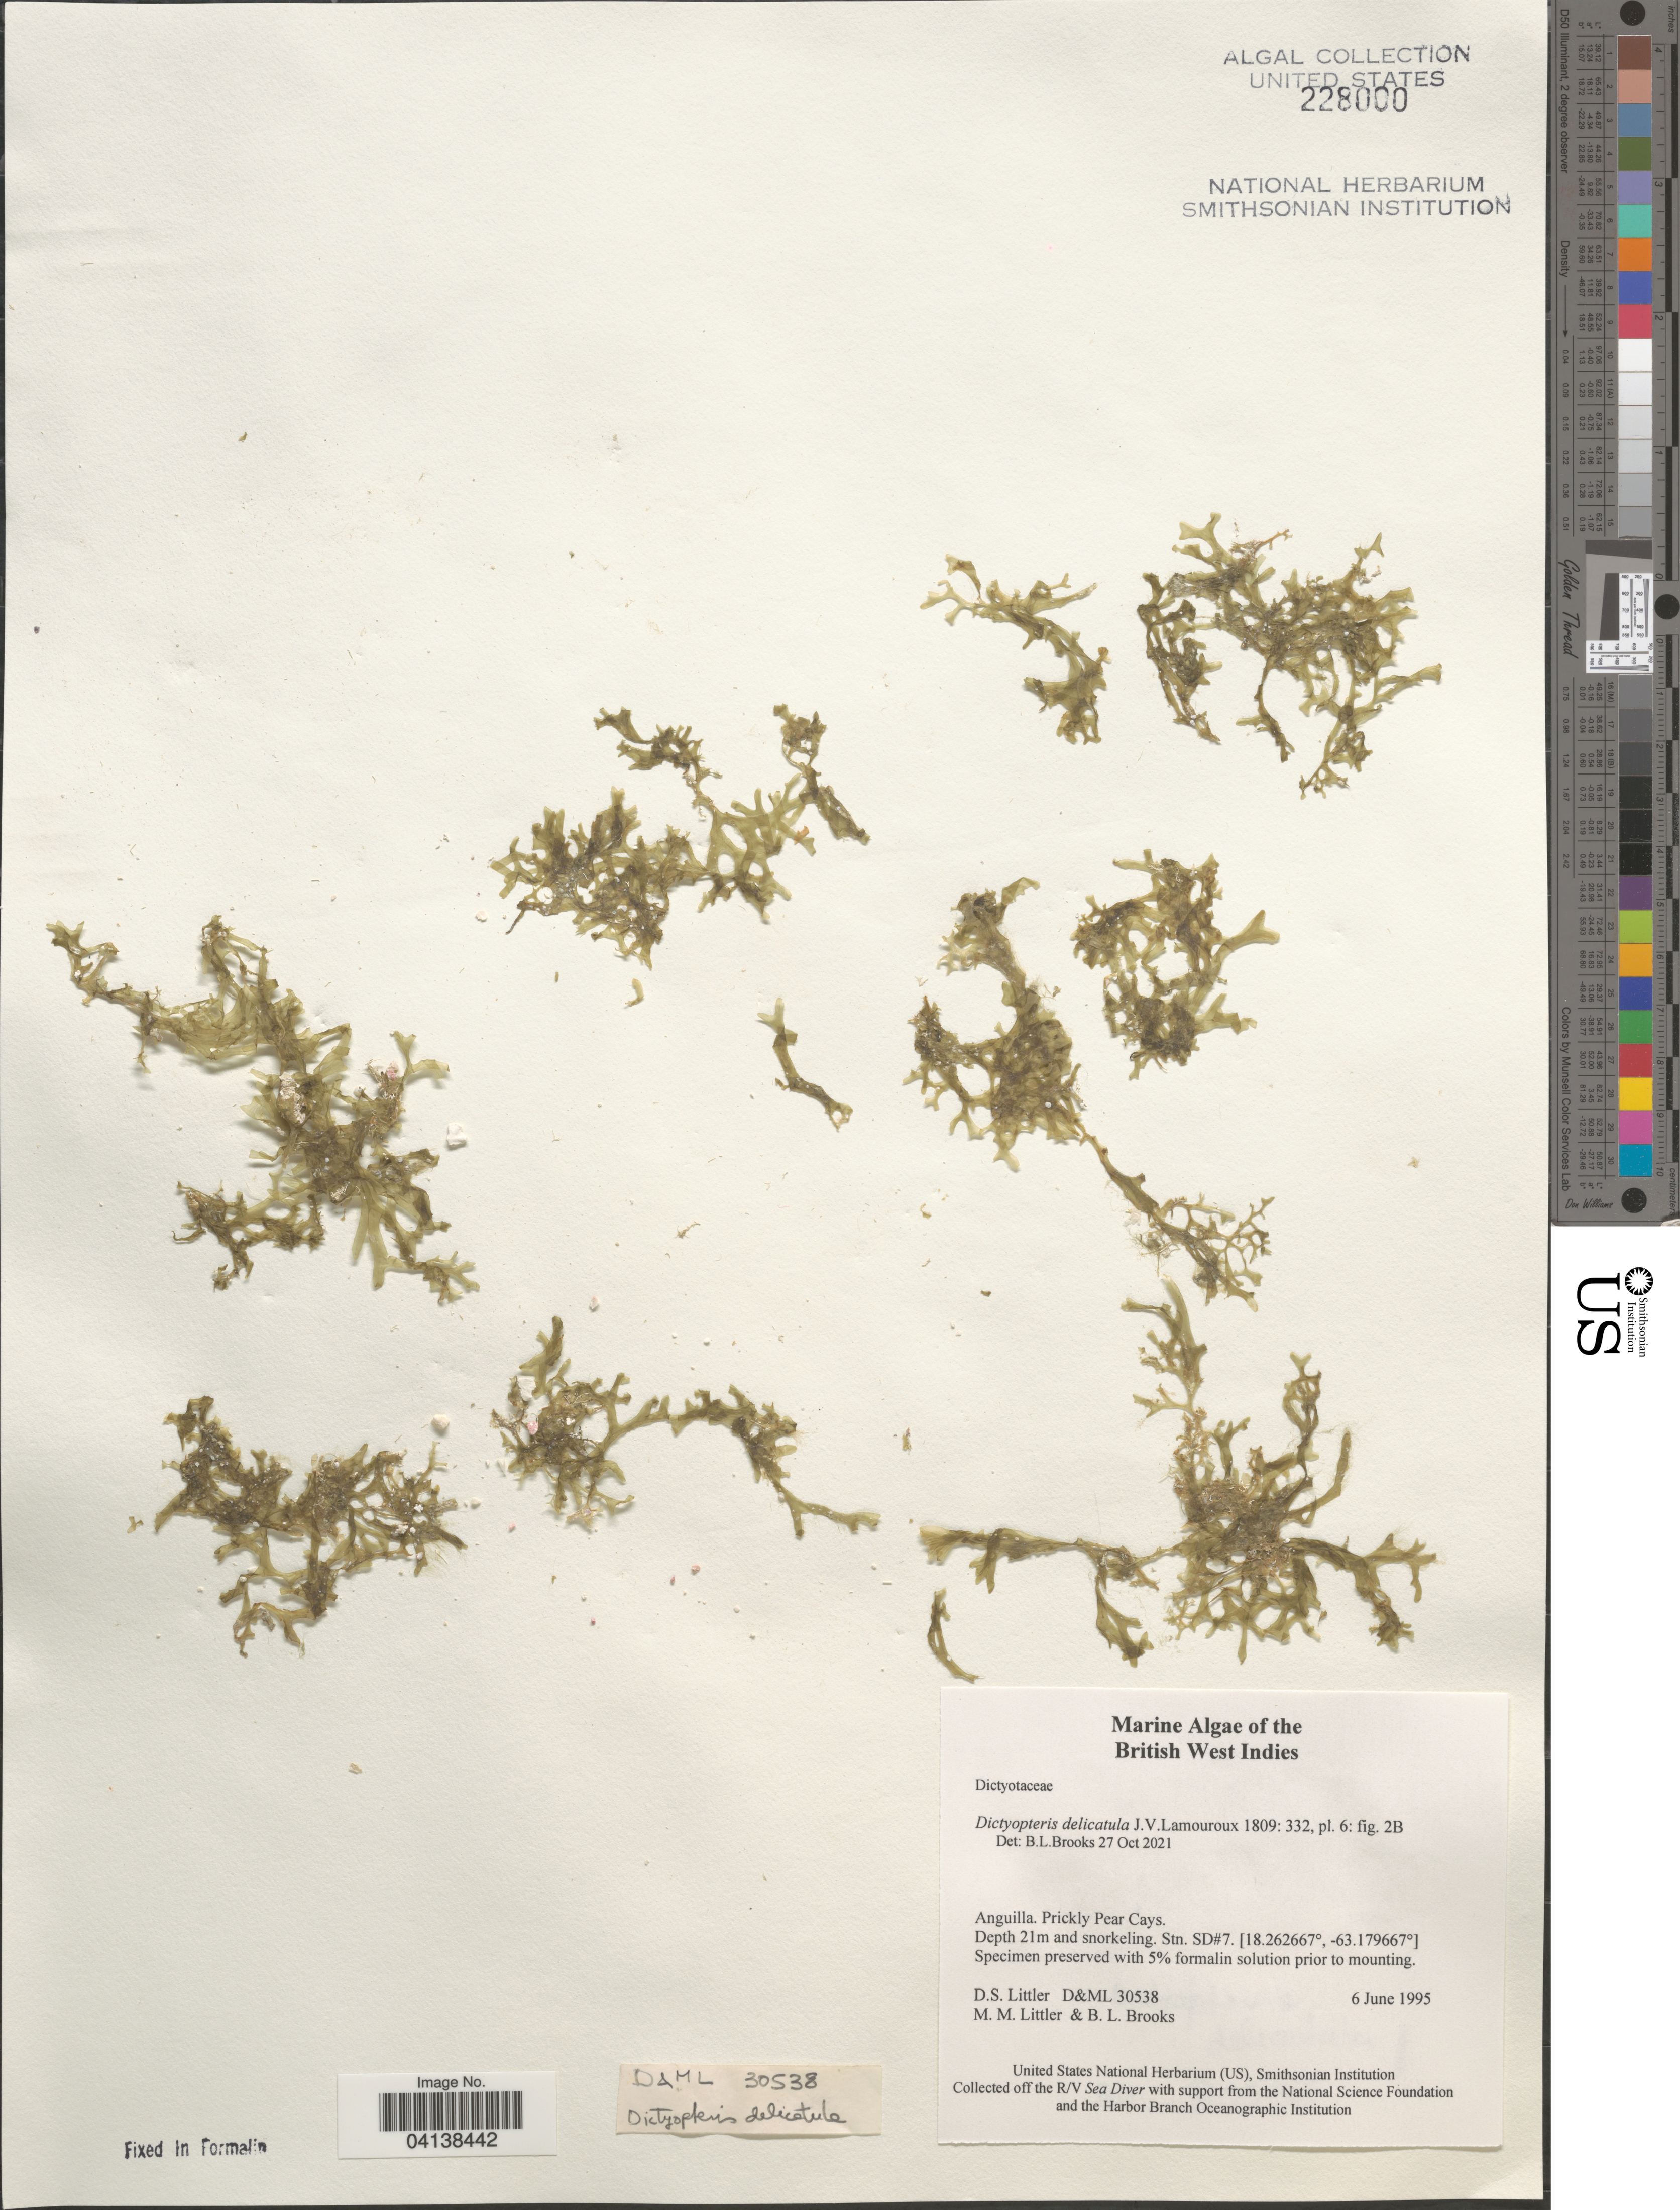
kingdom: Chromista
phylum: Ochrophyta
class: Phaeophyceae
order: Dictyotales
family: Dictyotaceae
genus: Dictyopteris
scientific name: Dictyopteris delicatula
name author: J.V.Lamouroux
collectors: D. S. Littler & B. Brooks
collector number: D&ML 30538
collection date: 1995-06-06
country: Anguilla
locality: British West Indies. Prickly Pear Cays. Stn. SD#7.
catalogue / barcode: US 228000